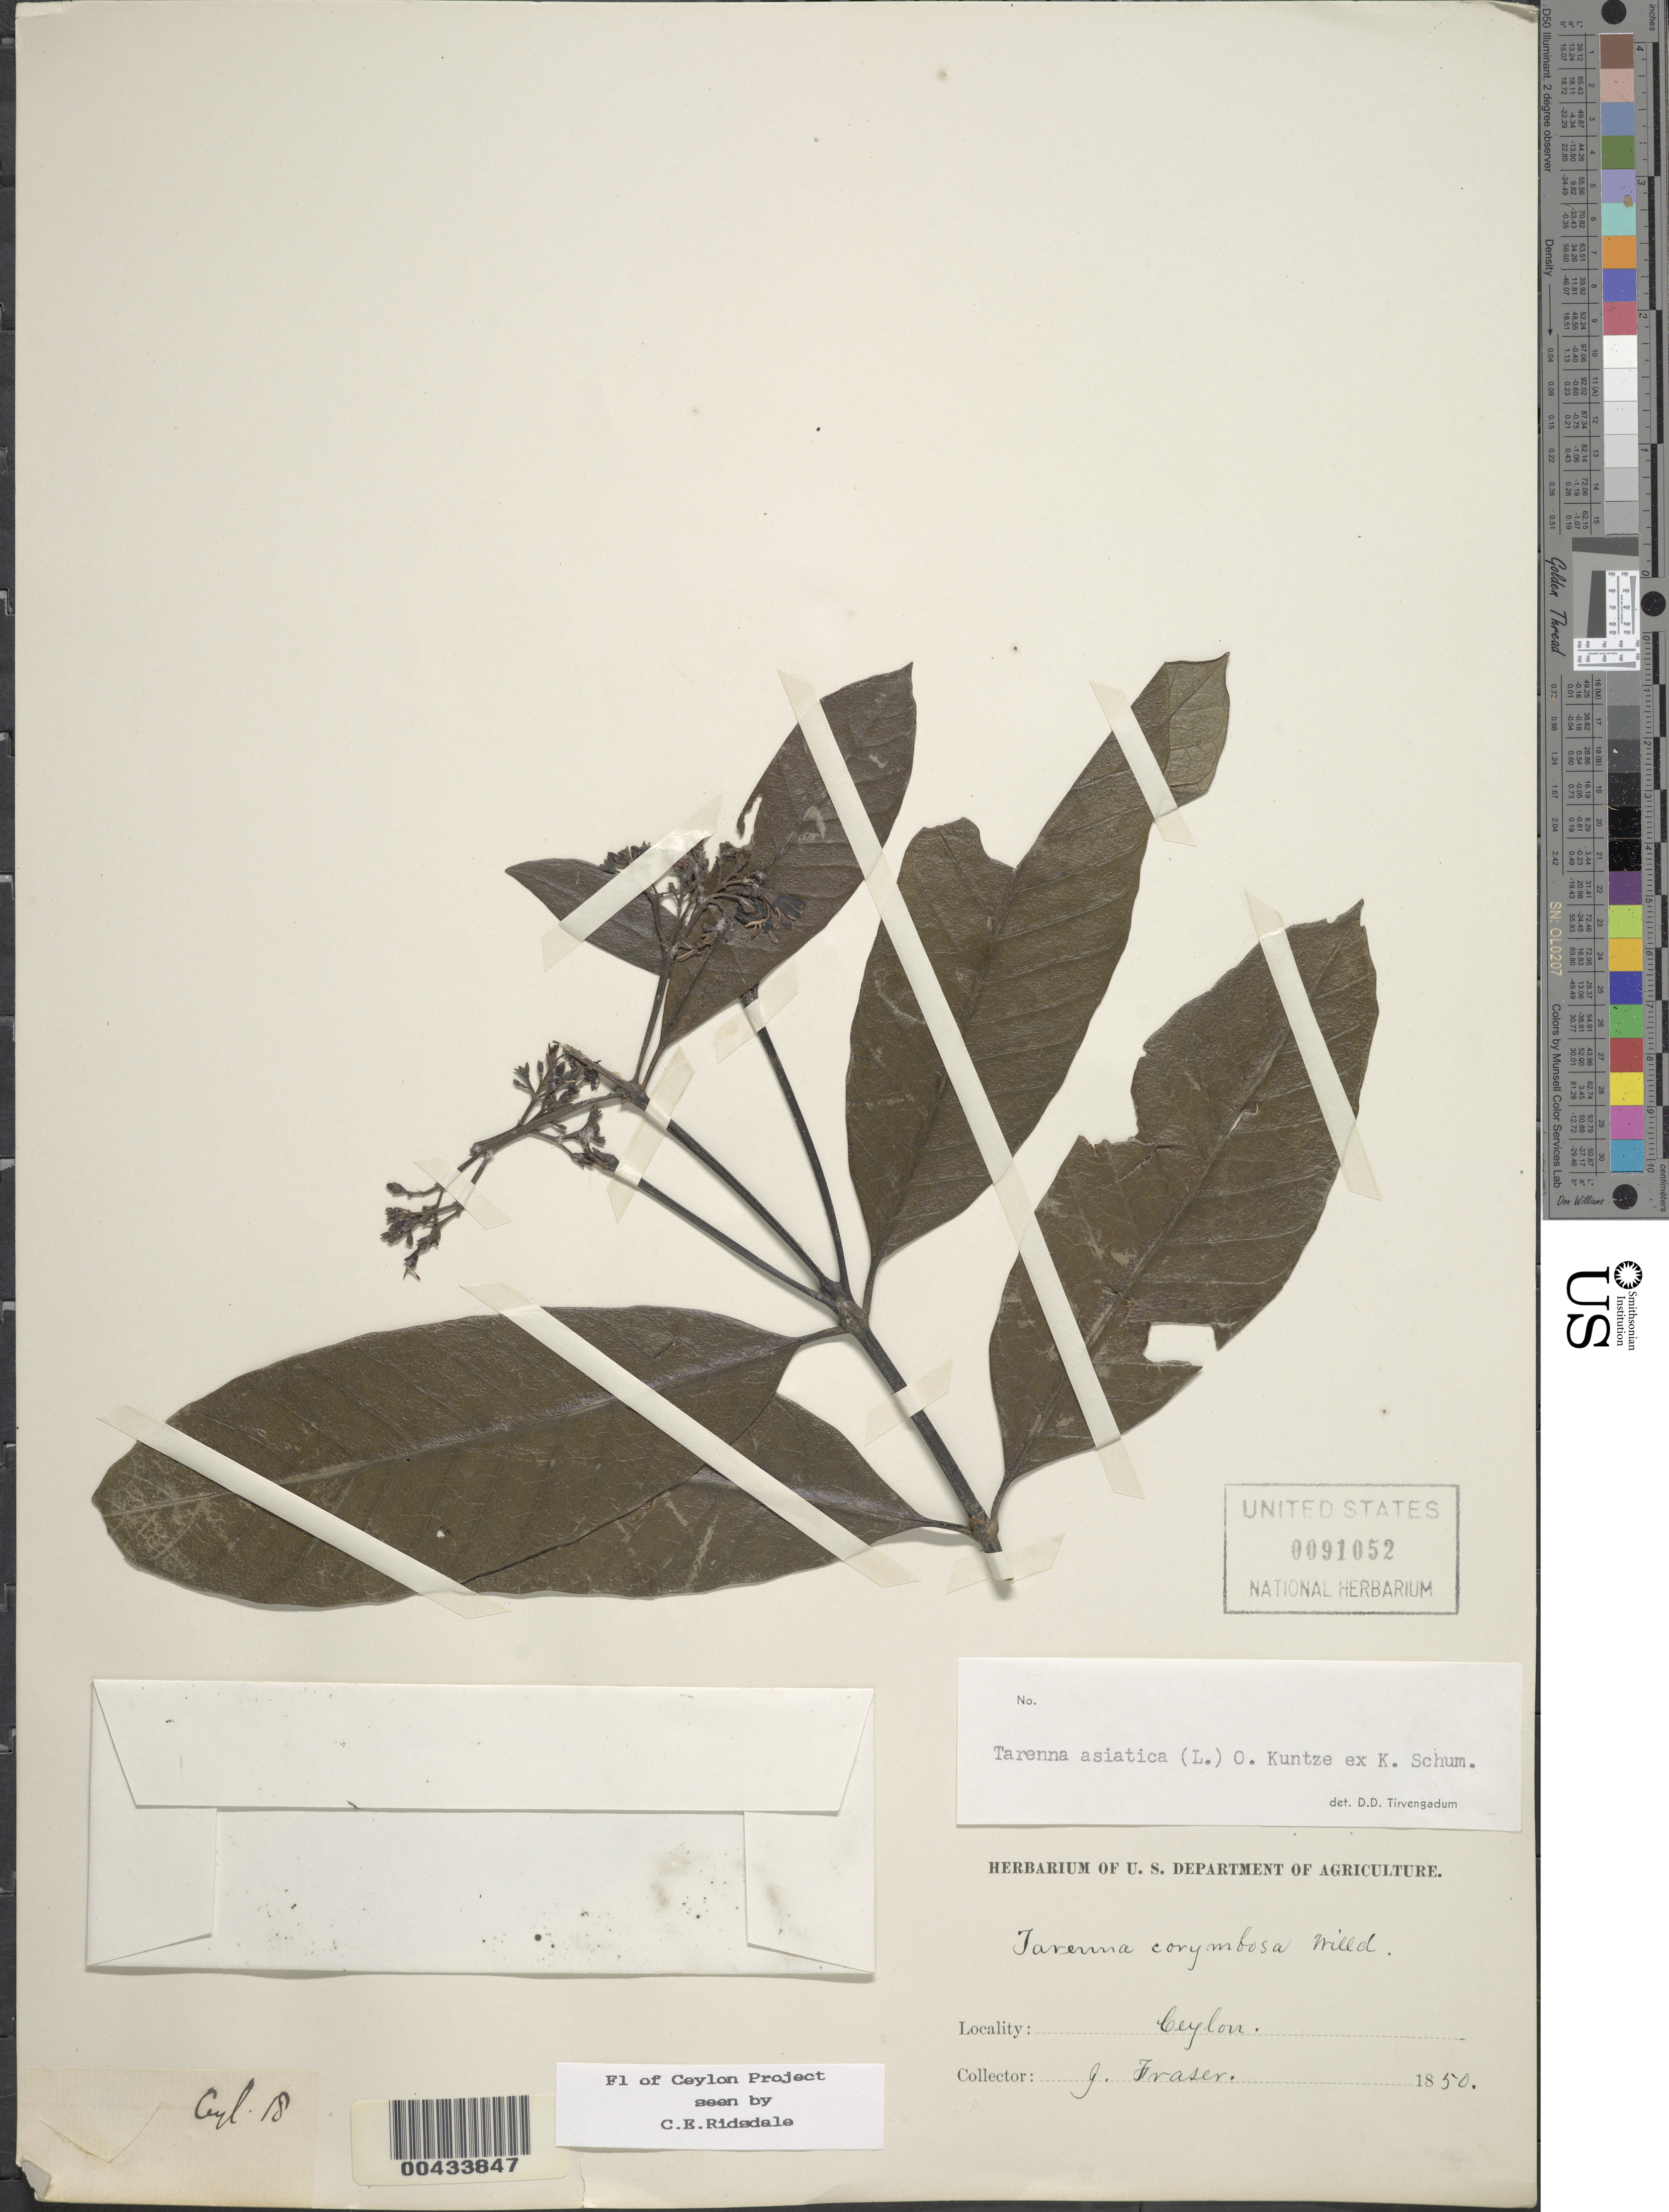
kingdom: Plantae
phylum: Tracheophyta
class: Magnoliopsida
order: Gentianales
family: Rubiaceae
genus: Tarenna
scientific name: Tarenna asiatica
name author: (L.) Kuntze ex K. Schum.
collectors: J. Fraser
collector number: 18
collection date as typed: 1850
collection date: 1850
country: Sri Lanka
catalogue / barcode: US 91052